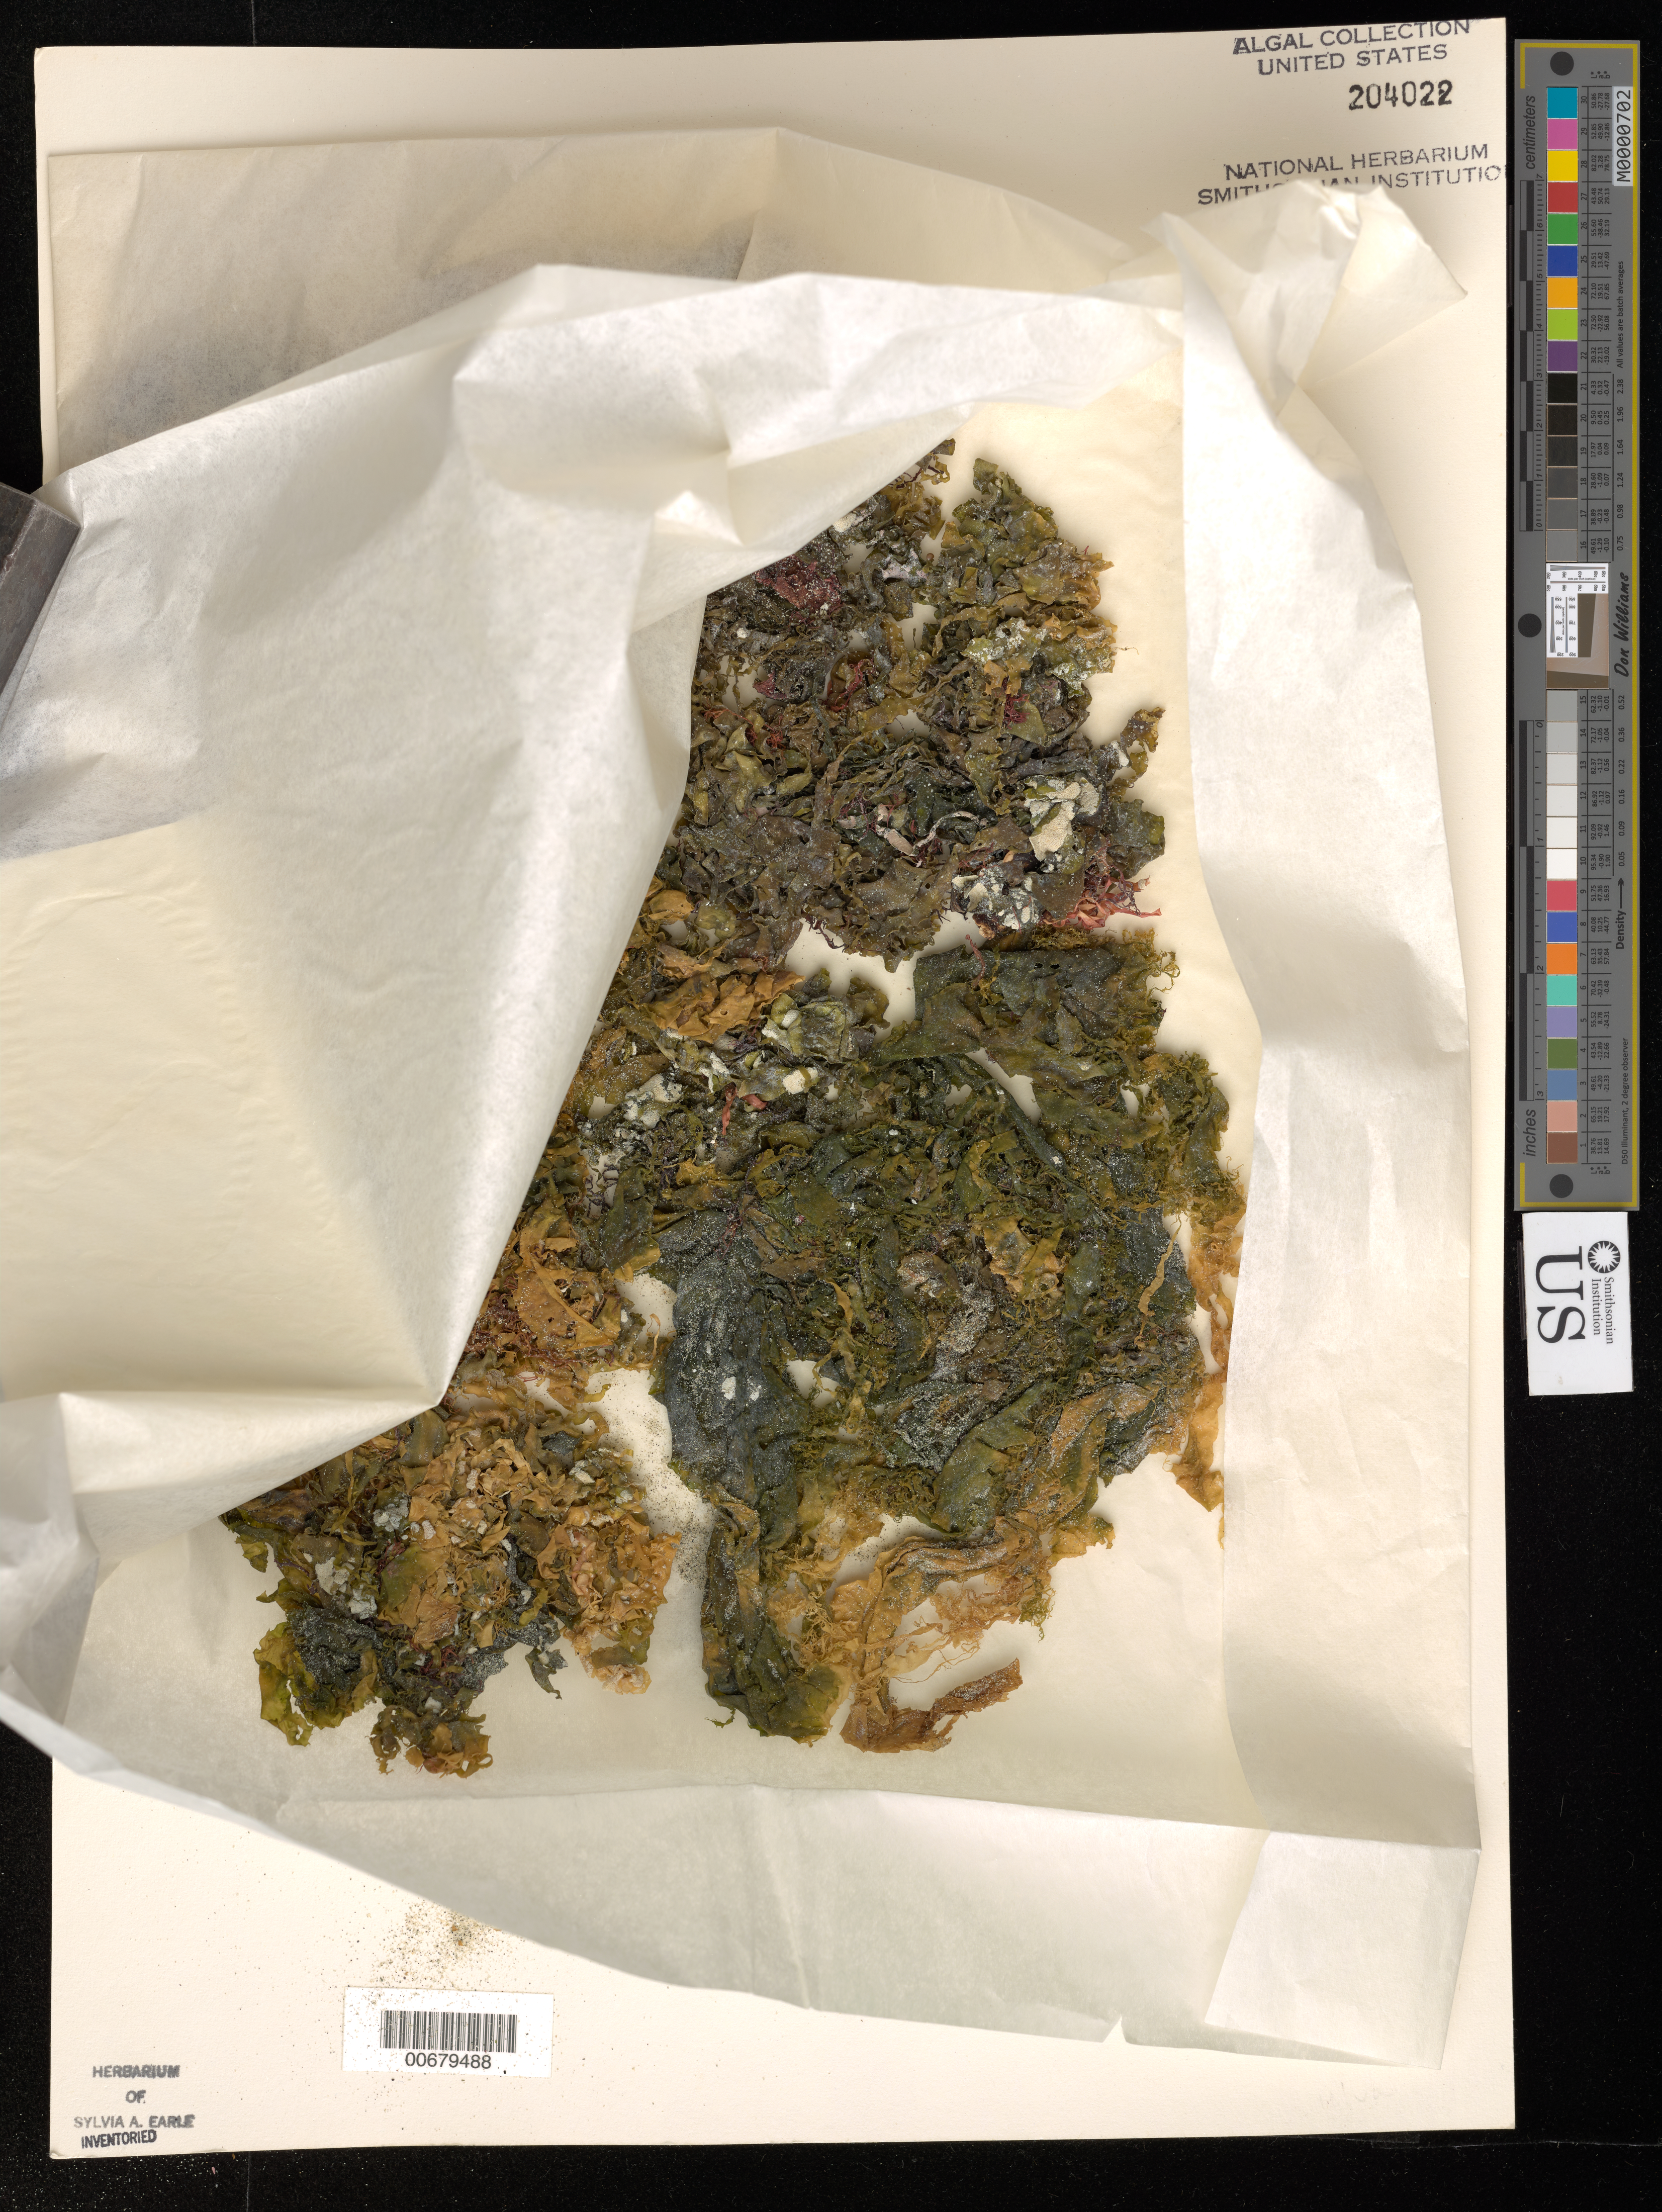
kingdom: Plantae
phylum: Chlorophyta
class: Ulvophyceae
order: Ulvales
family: Ulvaceae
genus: Ulva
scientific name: Ulva sp.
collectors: S. A. Earle, G. W. Mead, P. Sanchez & J. Tomocici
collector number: SE 6849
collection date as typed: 10 Sep 1968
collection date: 1968-09-10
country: Chile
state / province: Antofagasta (II)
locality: Just south of Mejillones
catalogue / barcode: US 204022